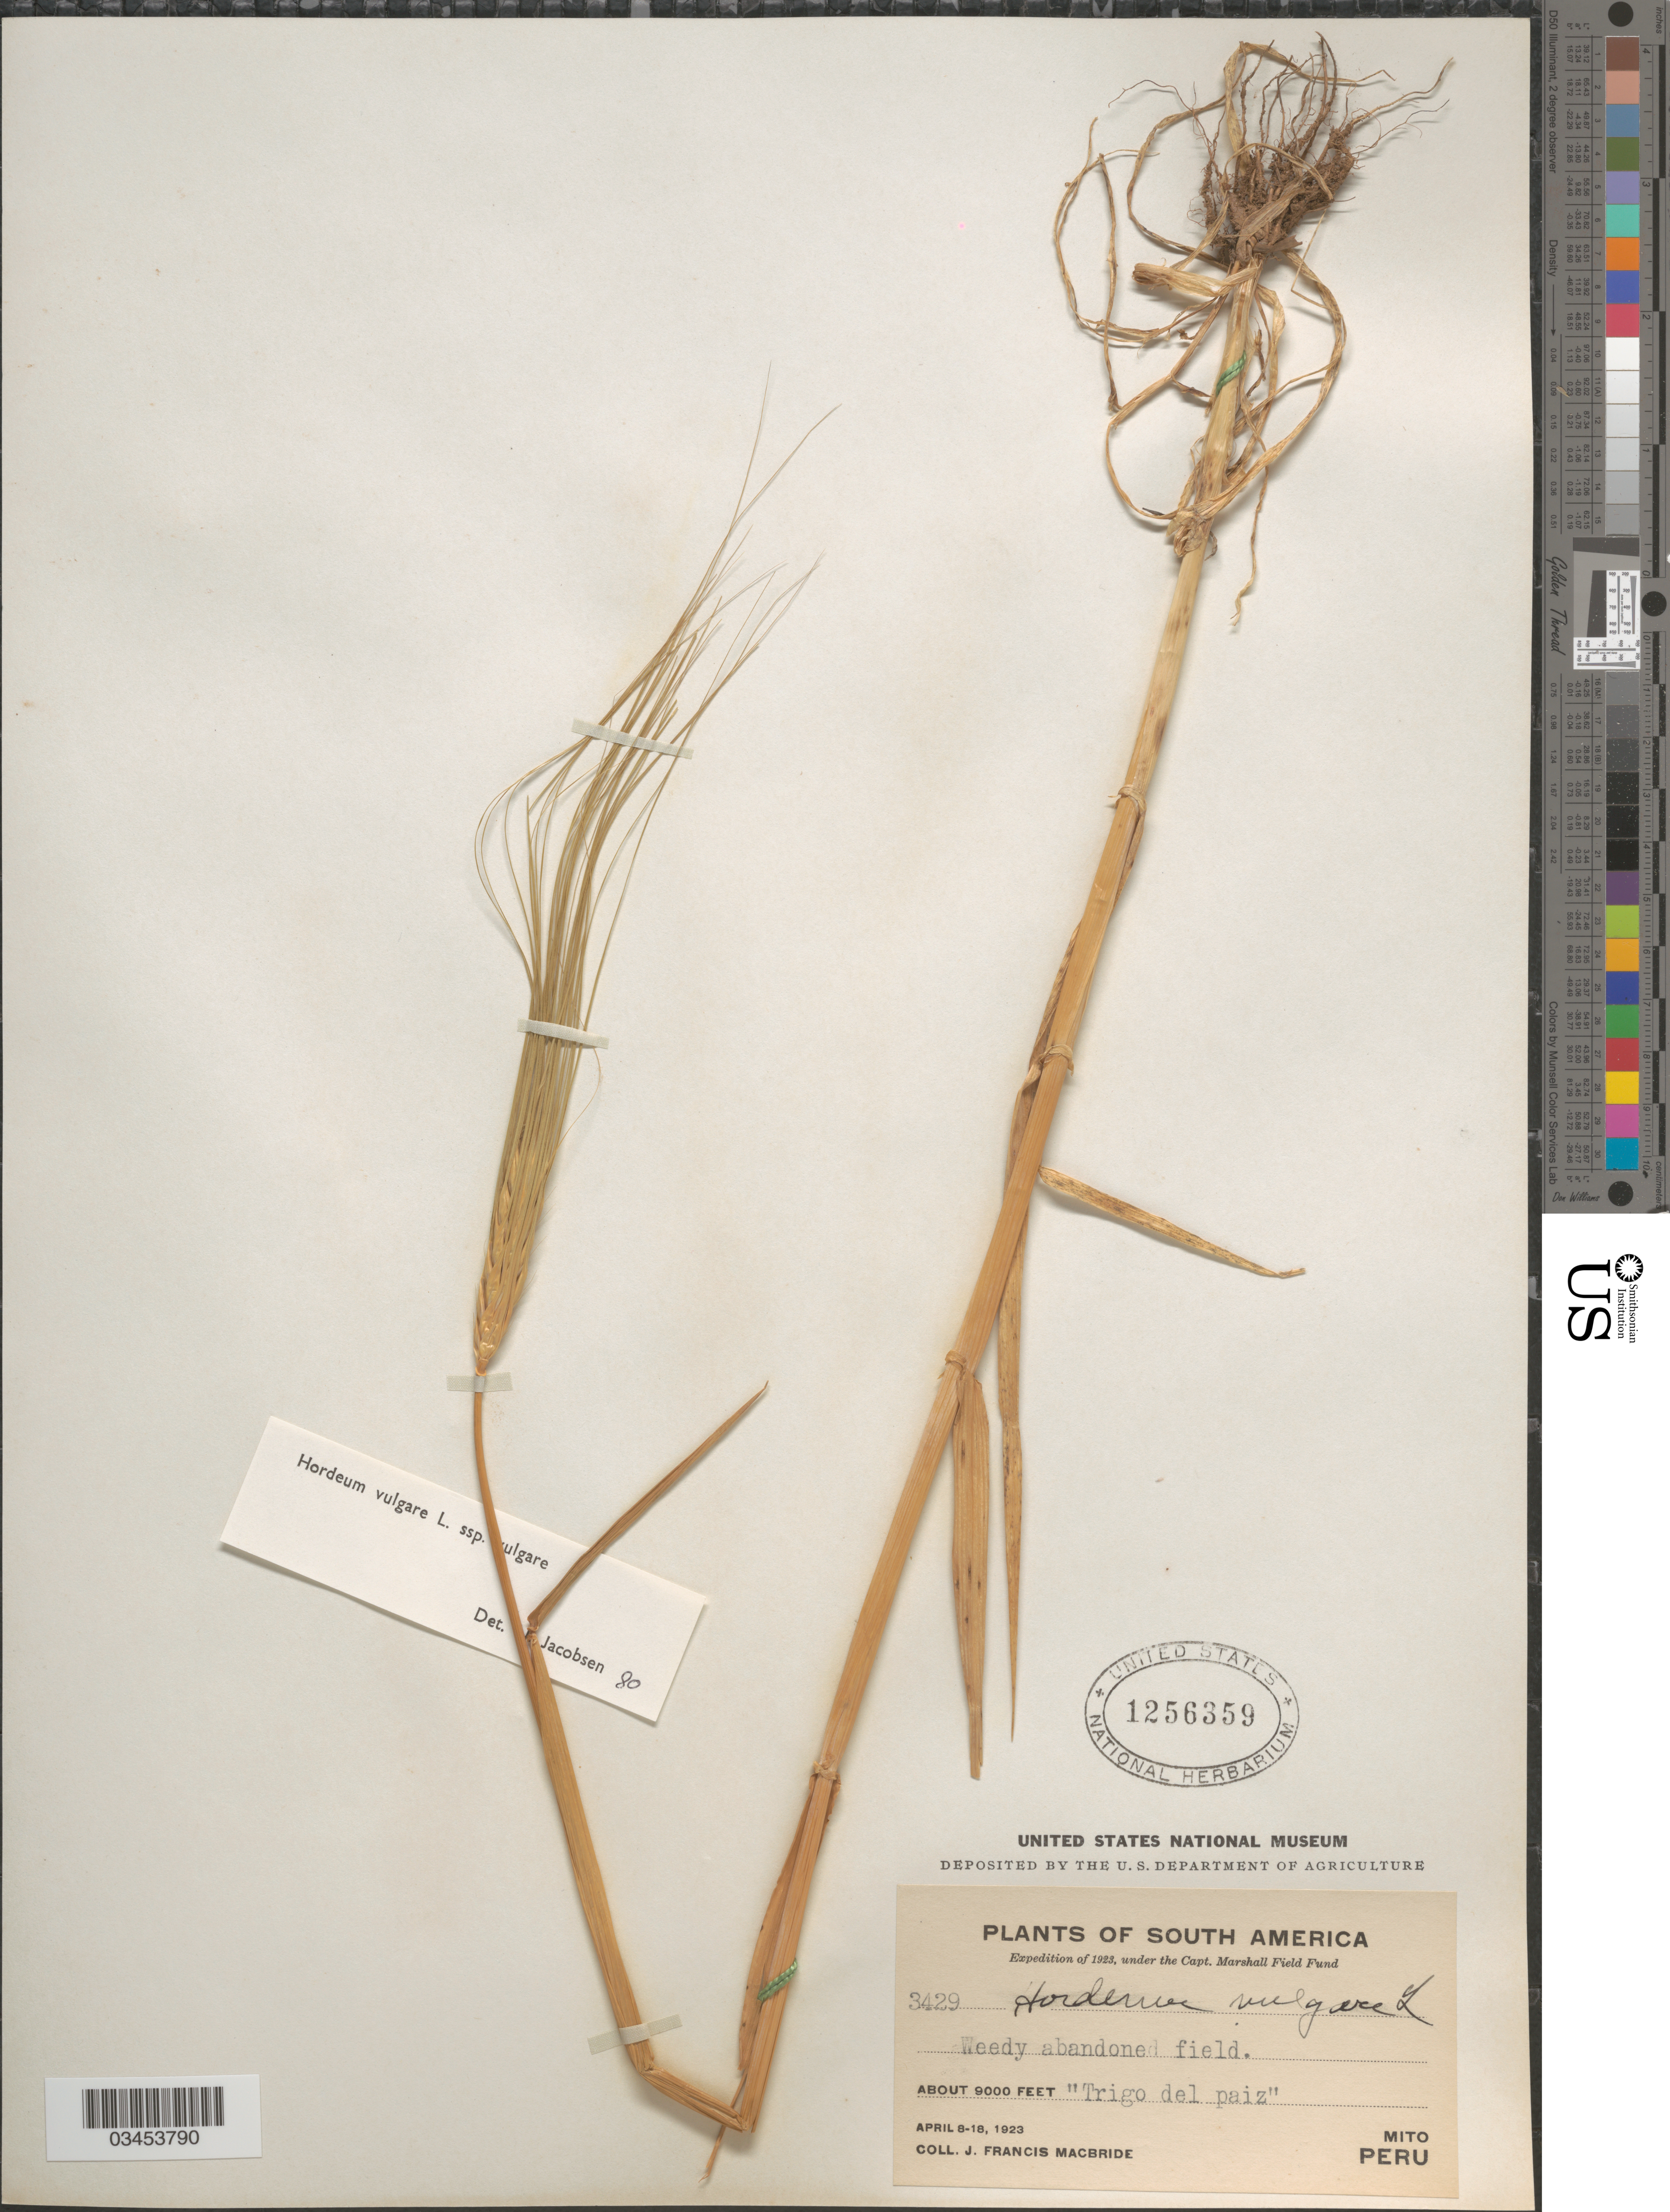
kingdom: Plantae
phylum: Tracheophyta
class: Liliopsida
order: Poales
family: Poaceae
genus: Hordeum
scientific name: Hordeum vulgare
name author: L.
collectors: J. F. Macbride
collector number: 3429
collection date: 1923-04-08/1923-04-18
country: Peru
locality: Expedition of 1923. "Trigo del paiz". Mito.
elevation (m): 2743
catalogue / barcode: US 1256359